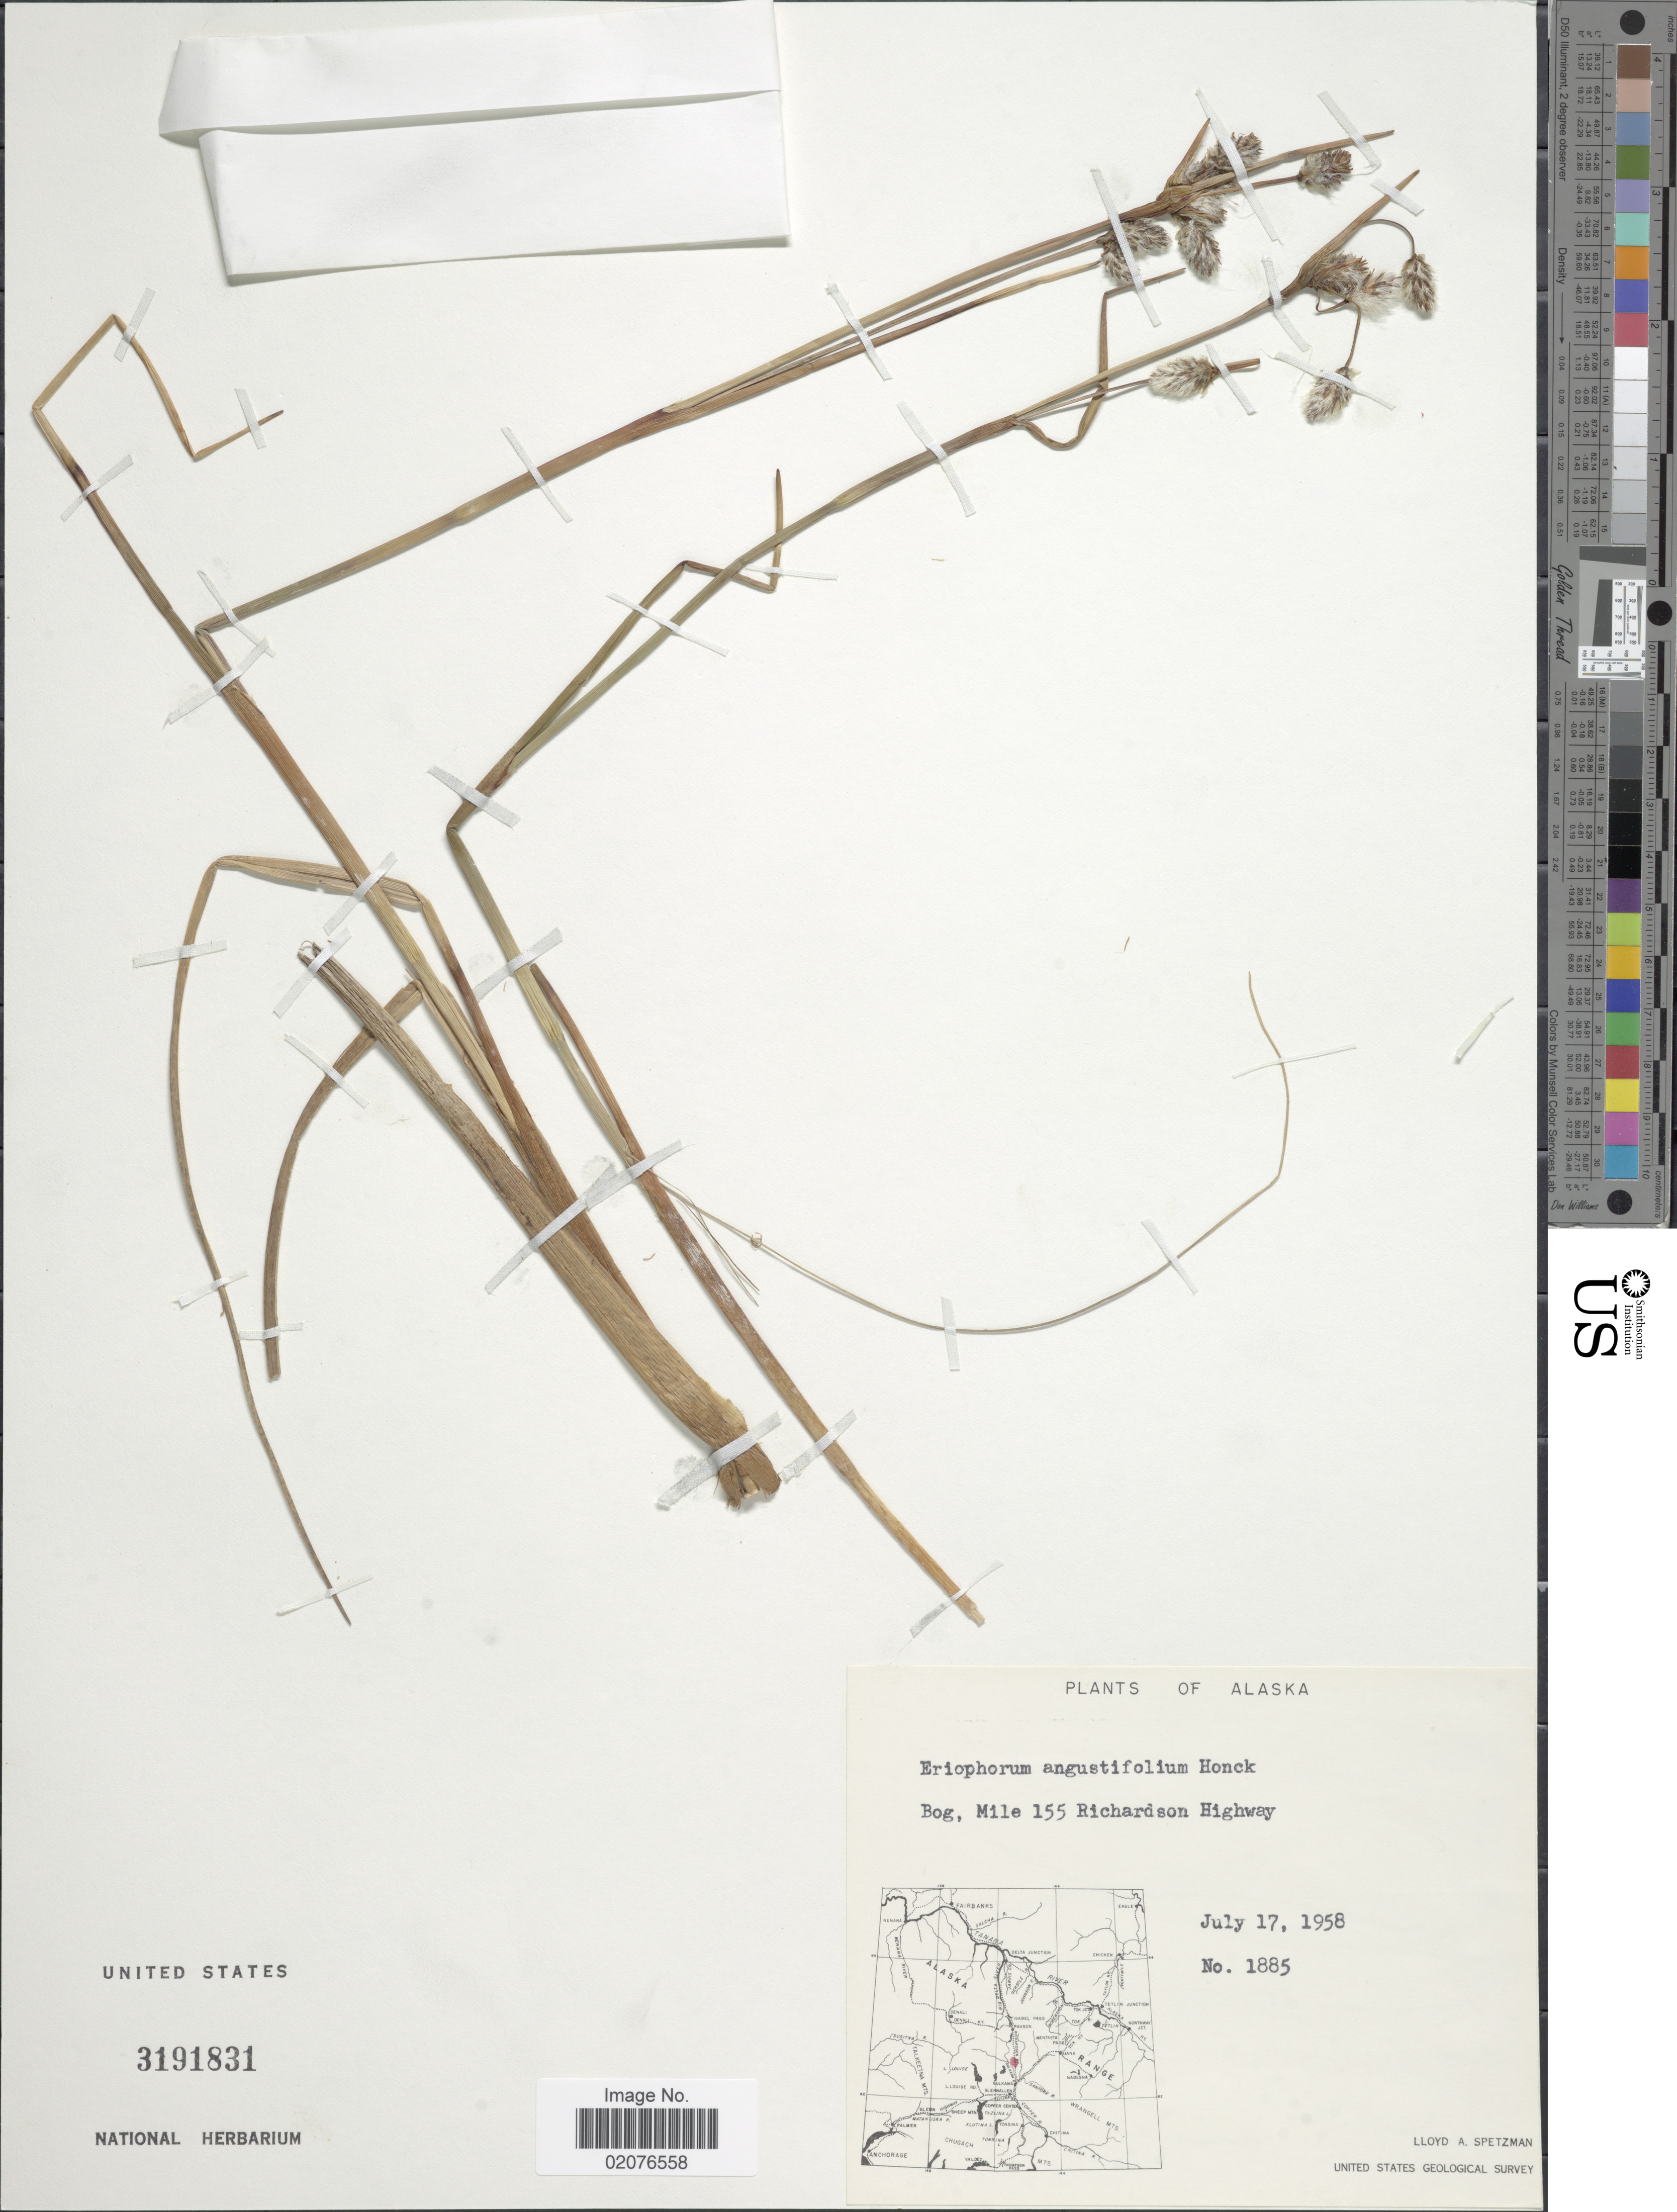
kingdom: Plantae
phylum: Tracheophyta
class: Liliopsida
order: Poales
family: Cyperaceae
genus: Eriophorum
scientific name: Eriophorum angustifolium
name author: Honck.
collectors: L. Spetzman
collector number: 1885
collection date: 1958-07-17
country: United States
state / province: Alaska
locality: Bpg, Mile 155 Richardson Highway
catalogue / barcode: US 3191831